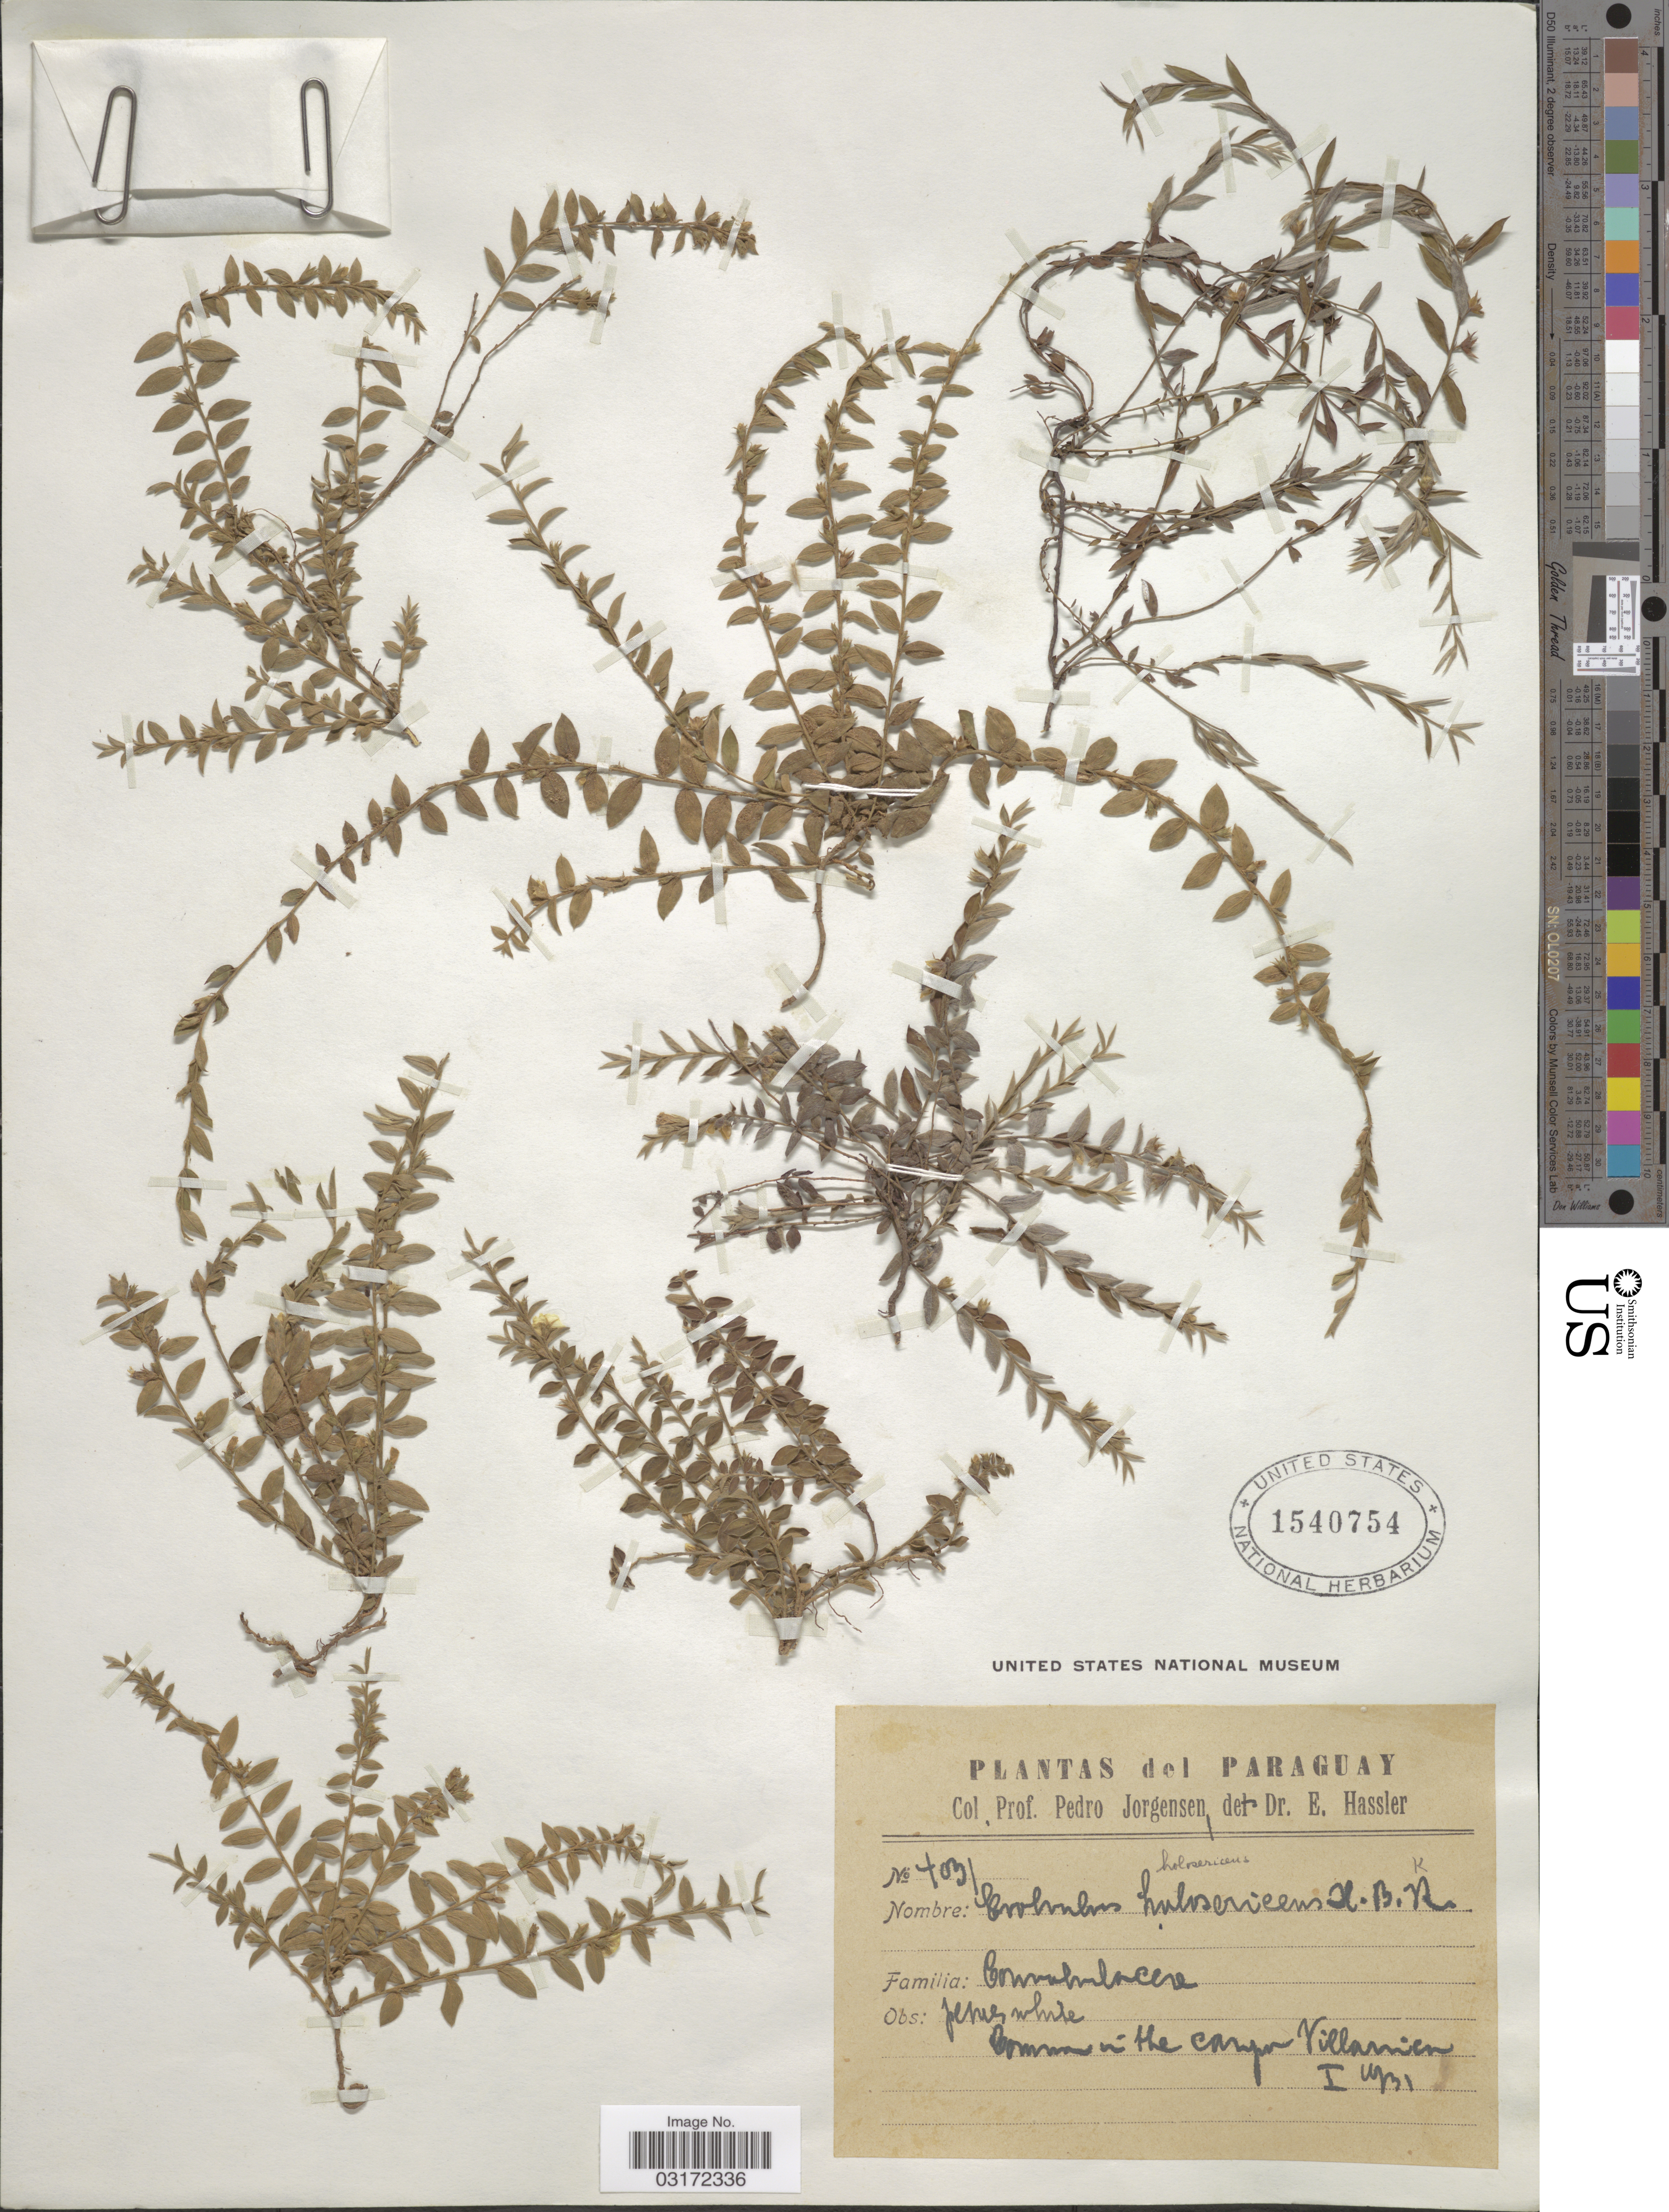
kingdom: Plantae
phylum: Tracheophyta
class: Magnoliopsida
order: Solanales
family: Convolvulaceae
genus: Evolvulus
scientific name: Evolvulus sericeus var. holosericeus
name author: (Kunth) Ooststr.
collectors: P. Jörgensen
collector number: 4031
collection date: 1931-01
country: Paraguay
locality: Campo Villarrica.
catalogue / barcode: US 1540754